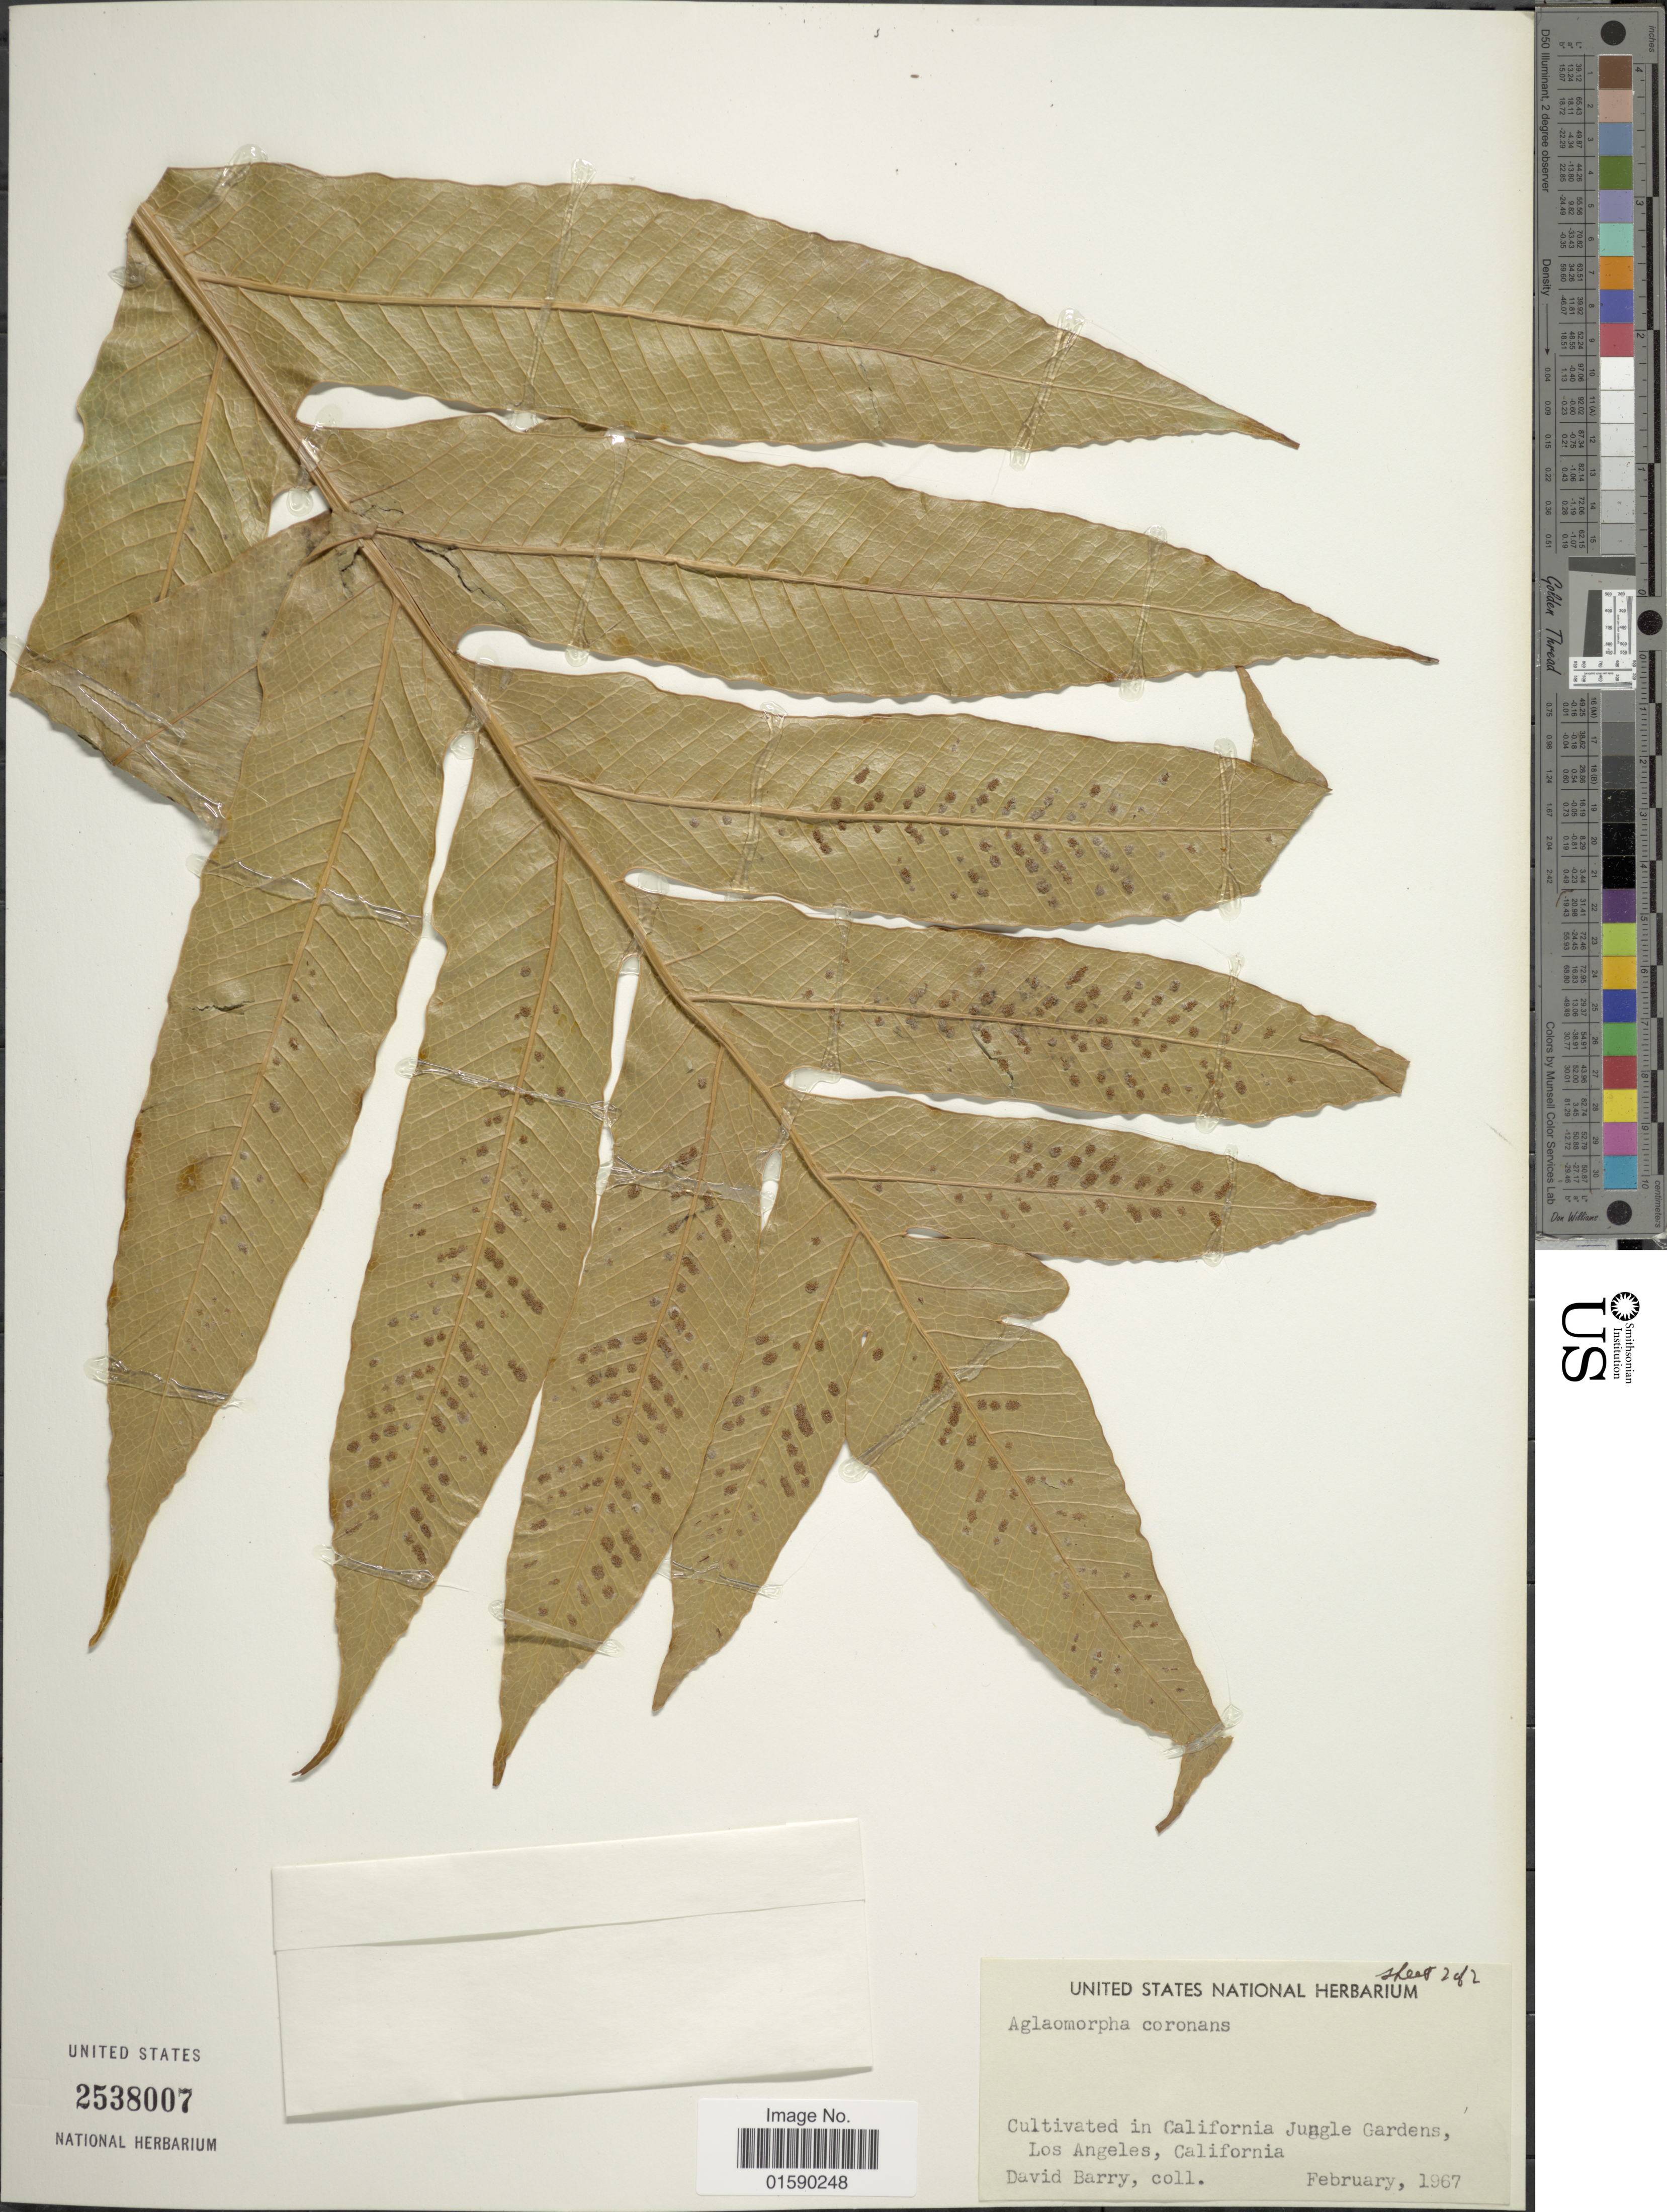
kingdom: Plantae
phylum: Tracheophyta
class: Polypodiopsida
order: Polypodiales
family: Polypodiaceae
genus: Aglaomorpha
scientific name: Aglaomorpha coronans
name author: (Wall. ex Mett.) Copel.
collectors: D. Barry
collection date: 1967-02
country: United States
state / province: California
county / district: Los Angeles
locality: In California Jungle Gardens, Los Angeles, California.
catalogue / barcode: US 2538007